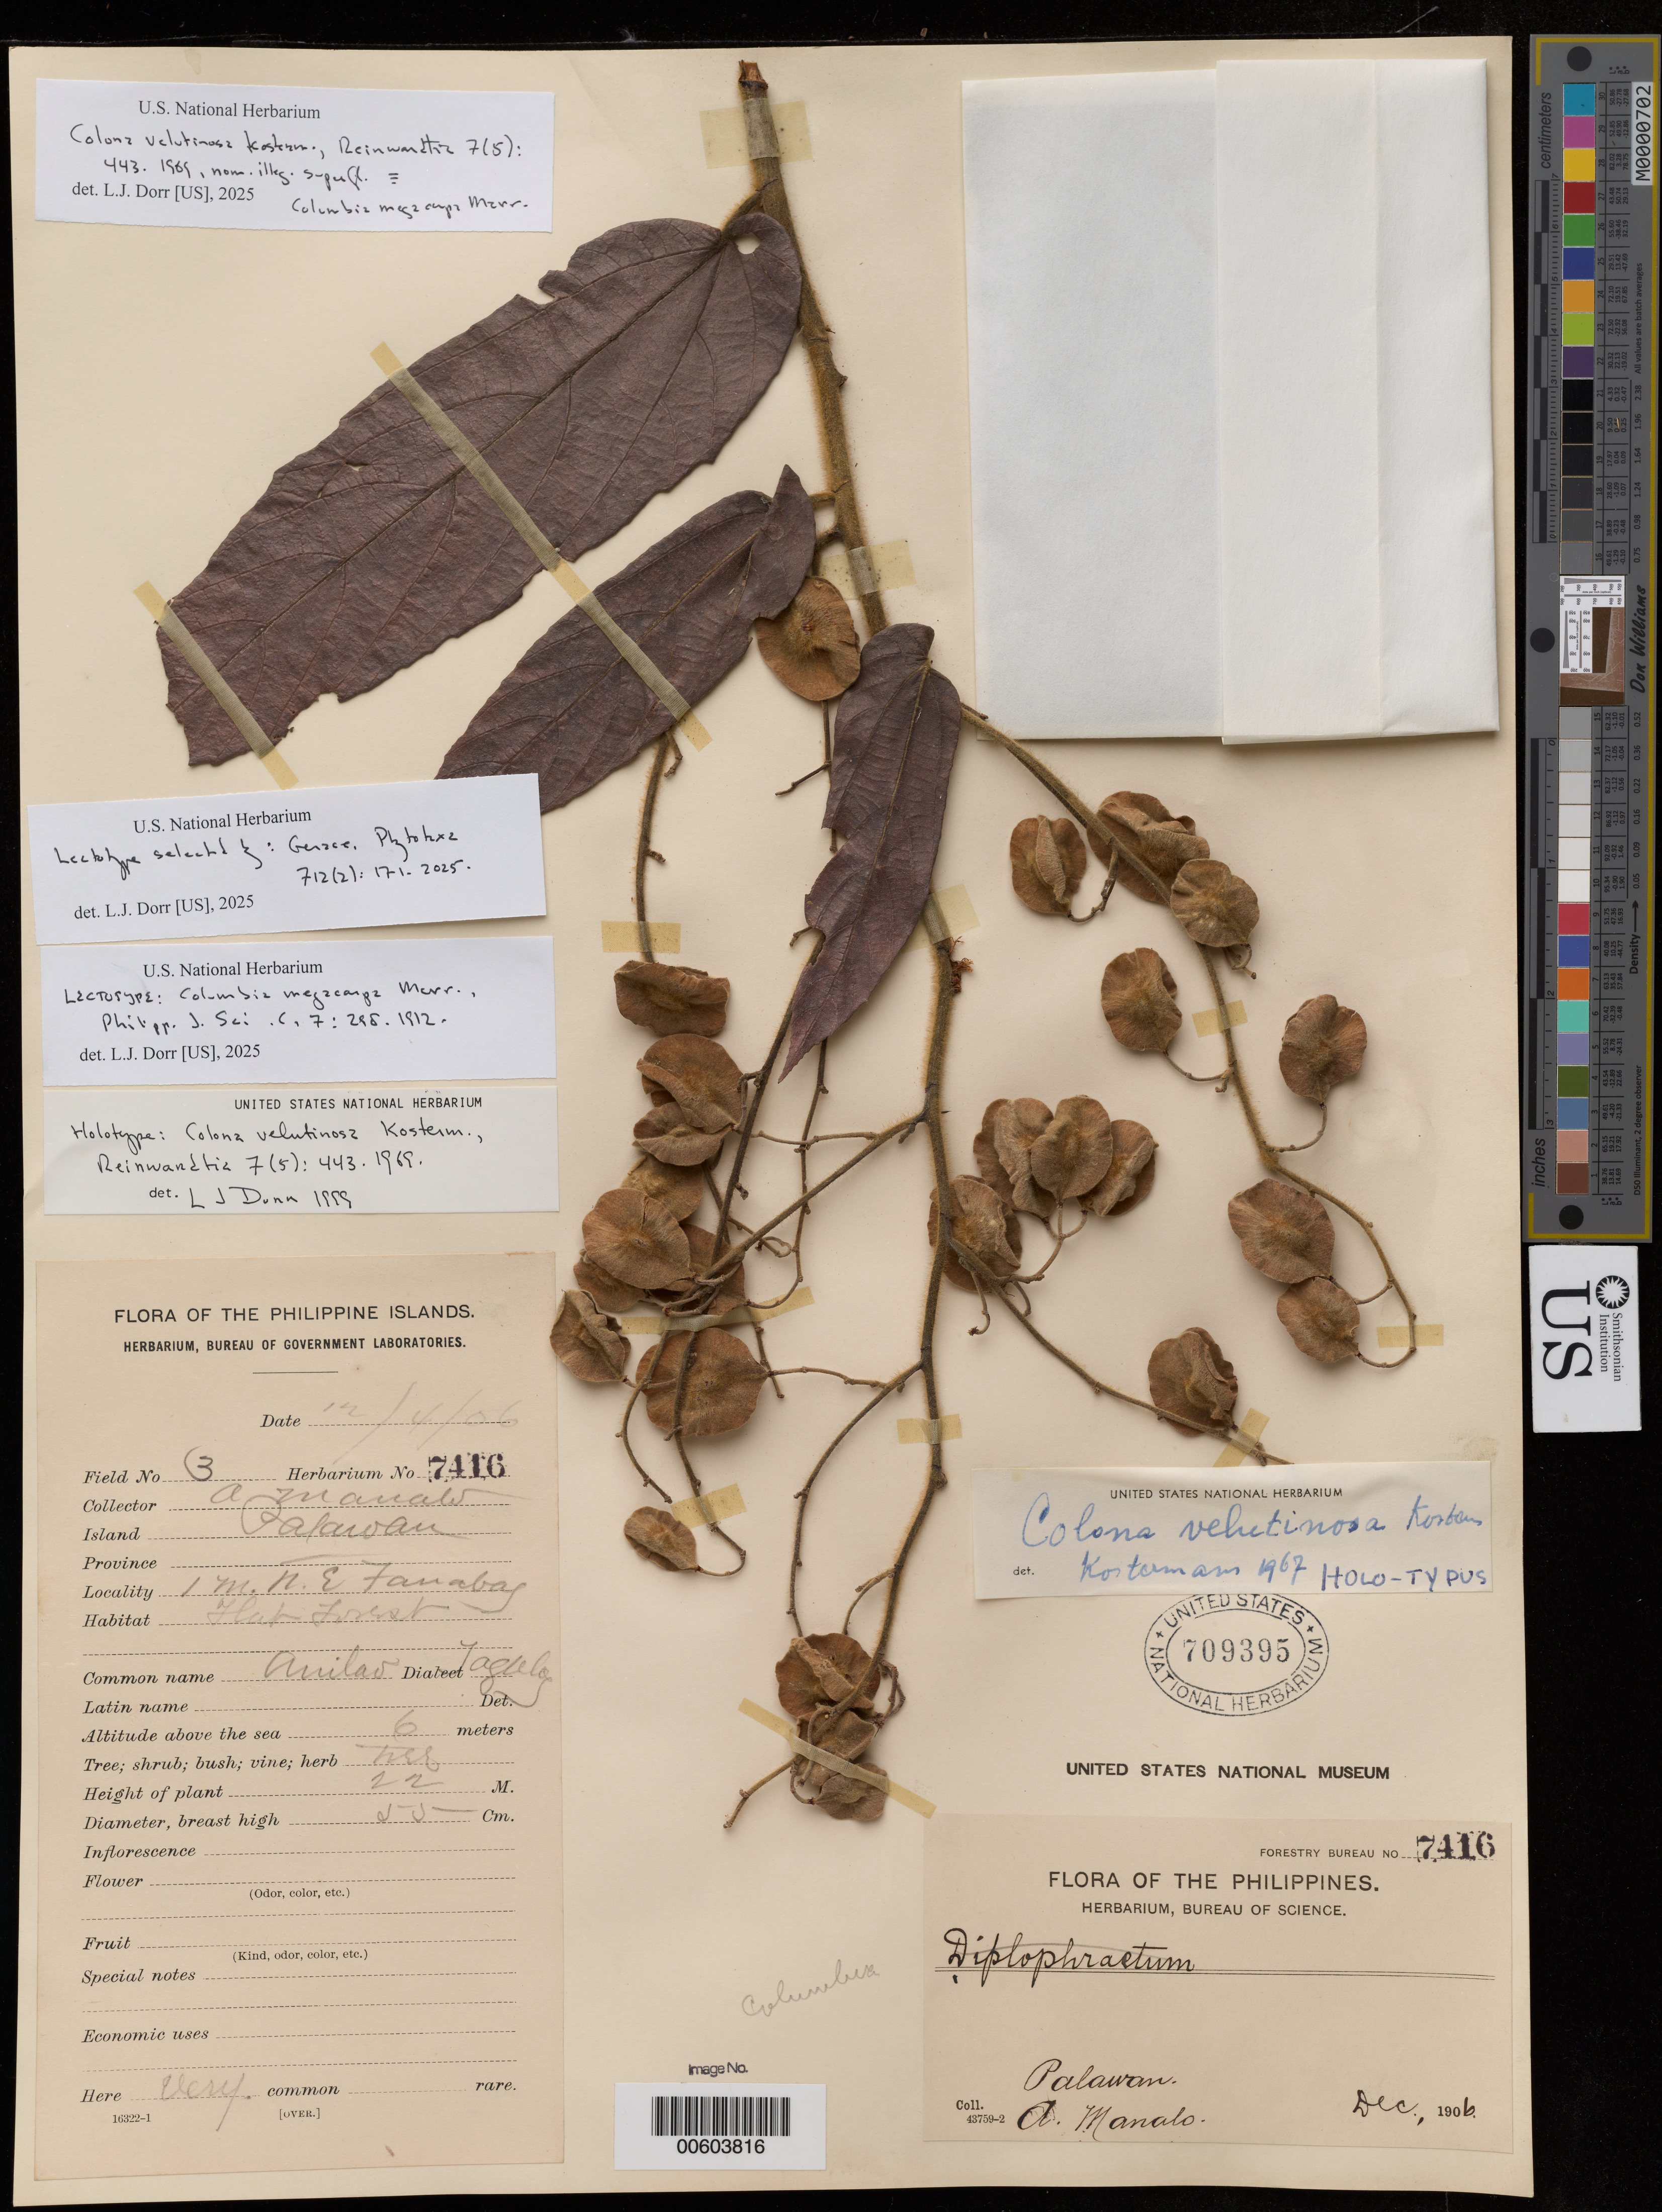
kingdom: Plantae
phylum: Tracheophyta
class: Magnoliopsida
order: Malvales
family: Malvaceae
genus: Colona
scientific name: Colona velutinosa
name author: Kosterm.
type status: Holotype; Lectotype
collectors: A. Manalo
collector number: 7416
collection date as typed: Dec 1906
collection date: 1906-12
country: Philippines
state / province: Mimaropa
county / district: Palawan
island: Palawan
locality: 1 mi NE of Tanabag.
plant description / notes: Lectotype selected by: Gerace, Phytotaxa 712(2): 171. 2025 (Dorr, L.J., US 2025) DOI: 10.11646/phytotaxa.712.2.6; Colona velutinosa Kosterm., Reinwardtia 7(5): 443. 1969, nom. illeg. superfl. (Dorr, L.J., US 2025)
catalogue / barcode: US 709395